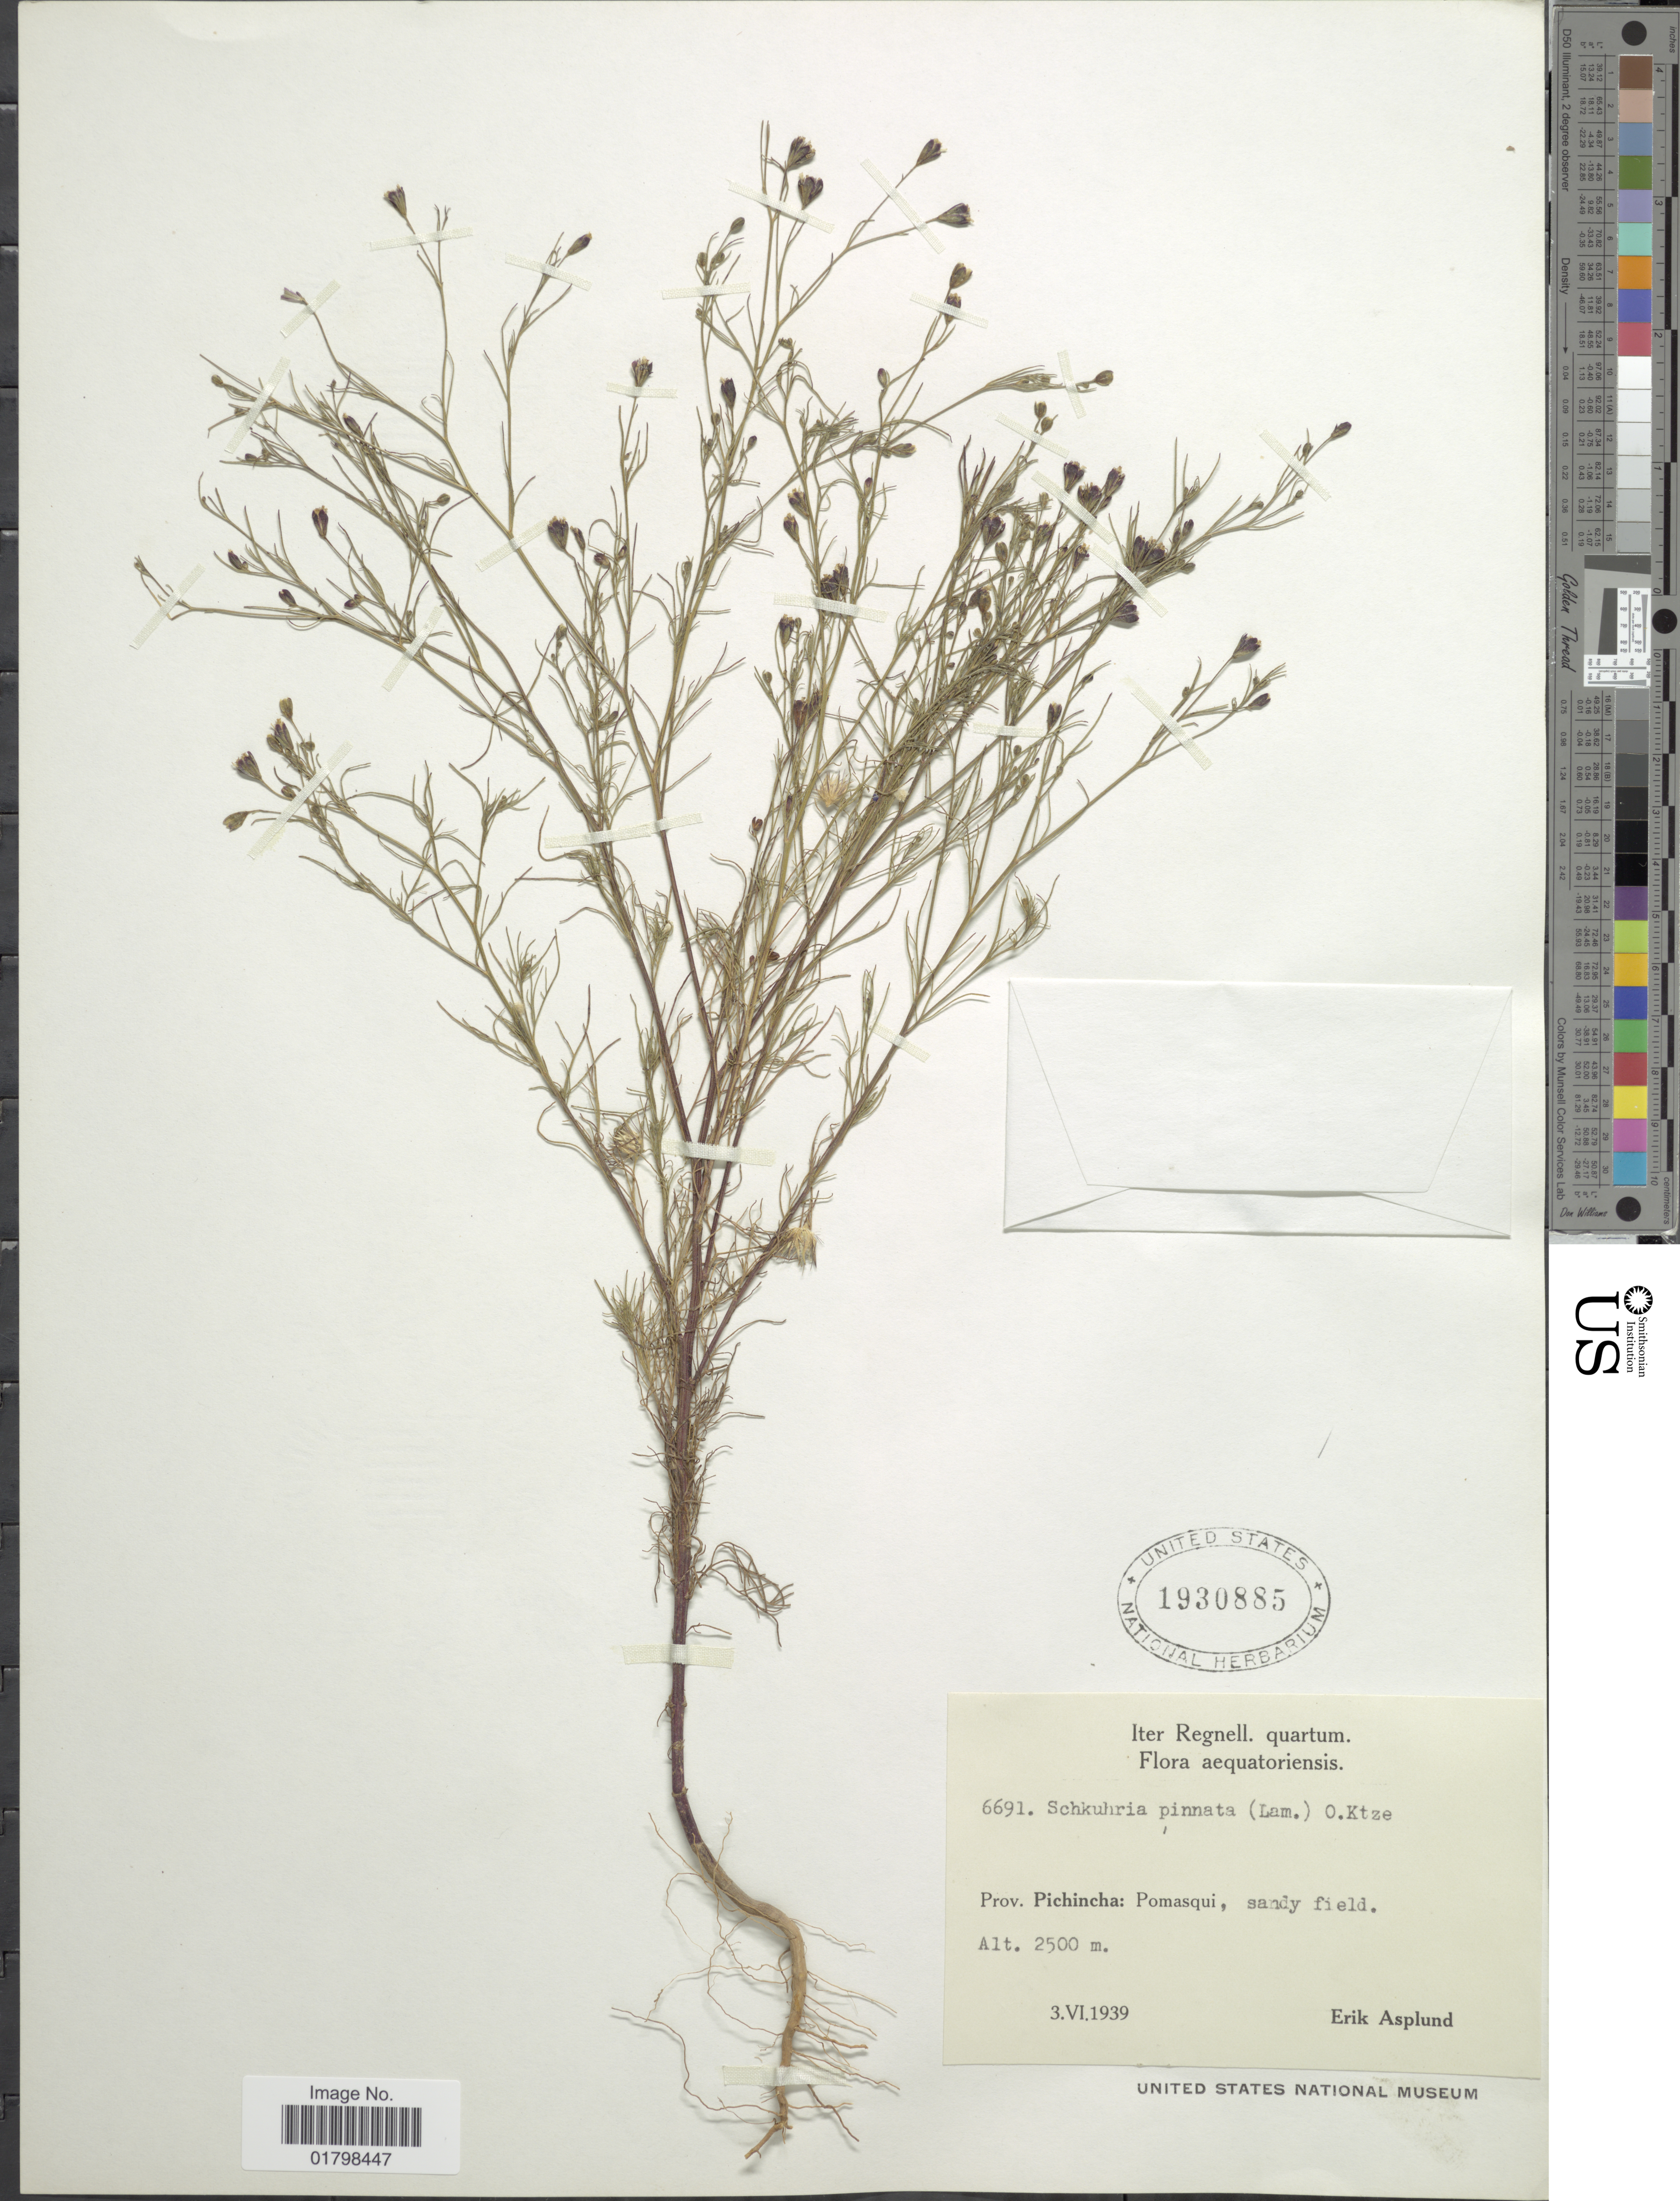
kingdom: Plantae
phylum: Tracheophyta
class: Magnoliopsida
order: Asterales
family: Asteraceae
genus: Schkuhria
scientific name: Schkuhria pinnata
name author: (Lam.) Kuntze ex Thell.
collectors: E. Asplund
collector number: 6691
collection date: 1939-06-03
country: Ecuador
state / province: Pichincha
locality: Pomasqui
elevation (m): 2500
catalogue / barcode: US 1930885